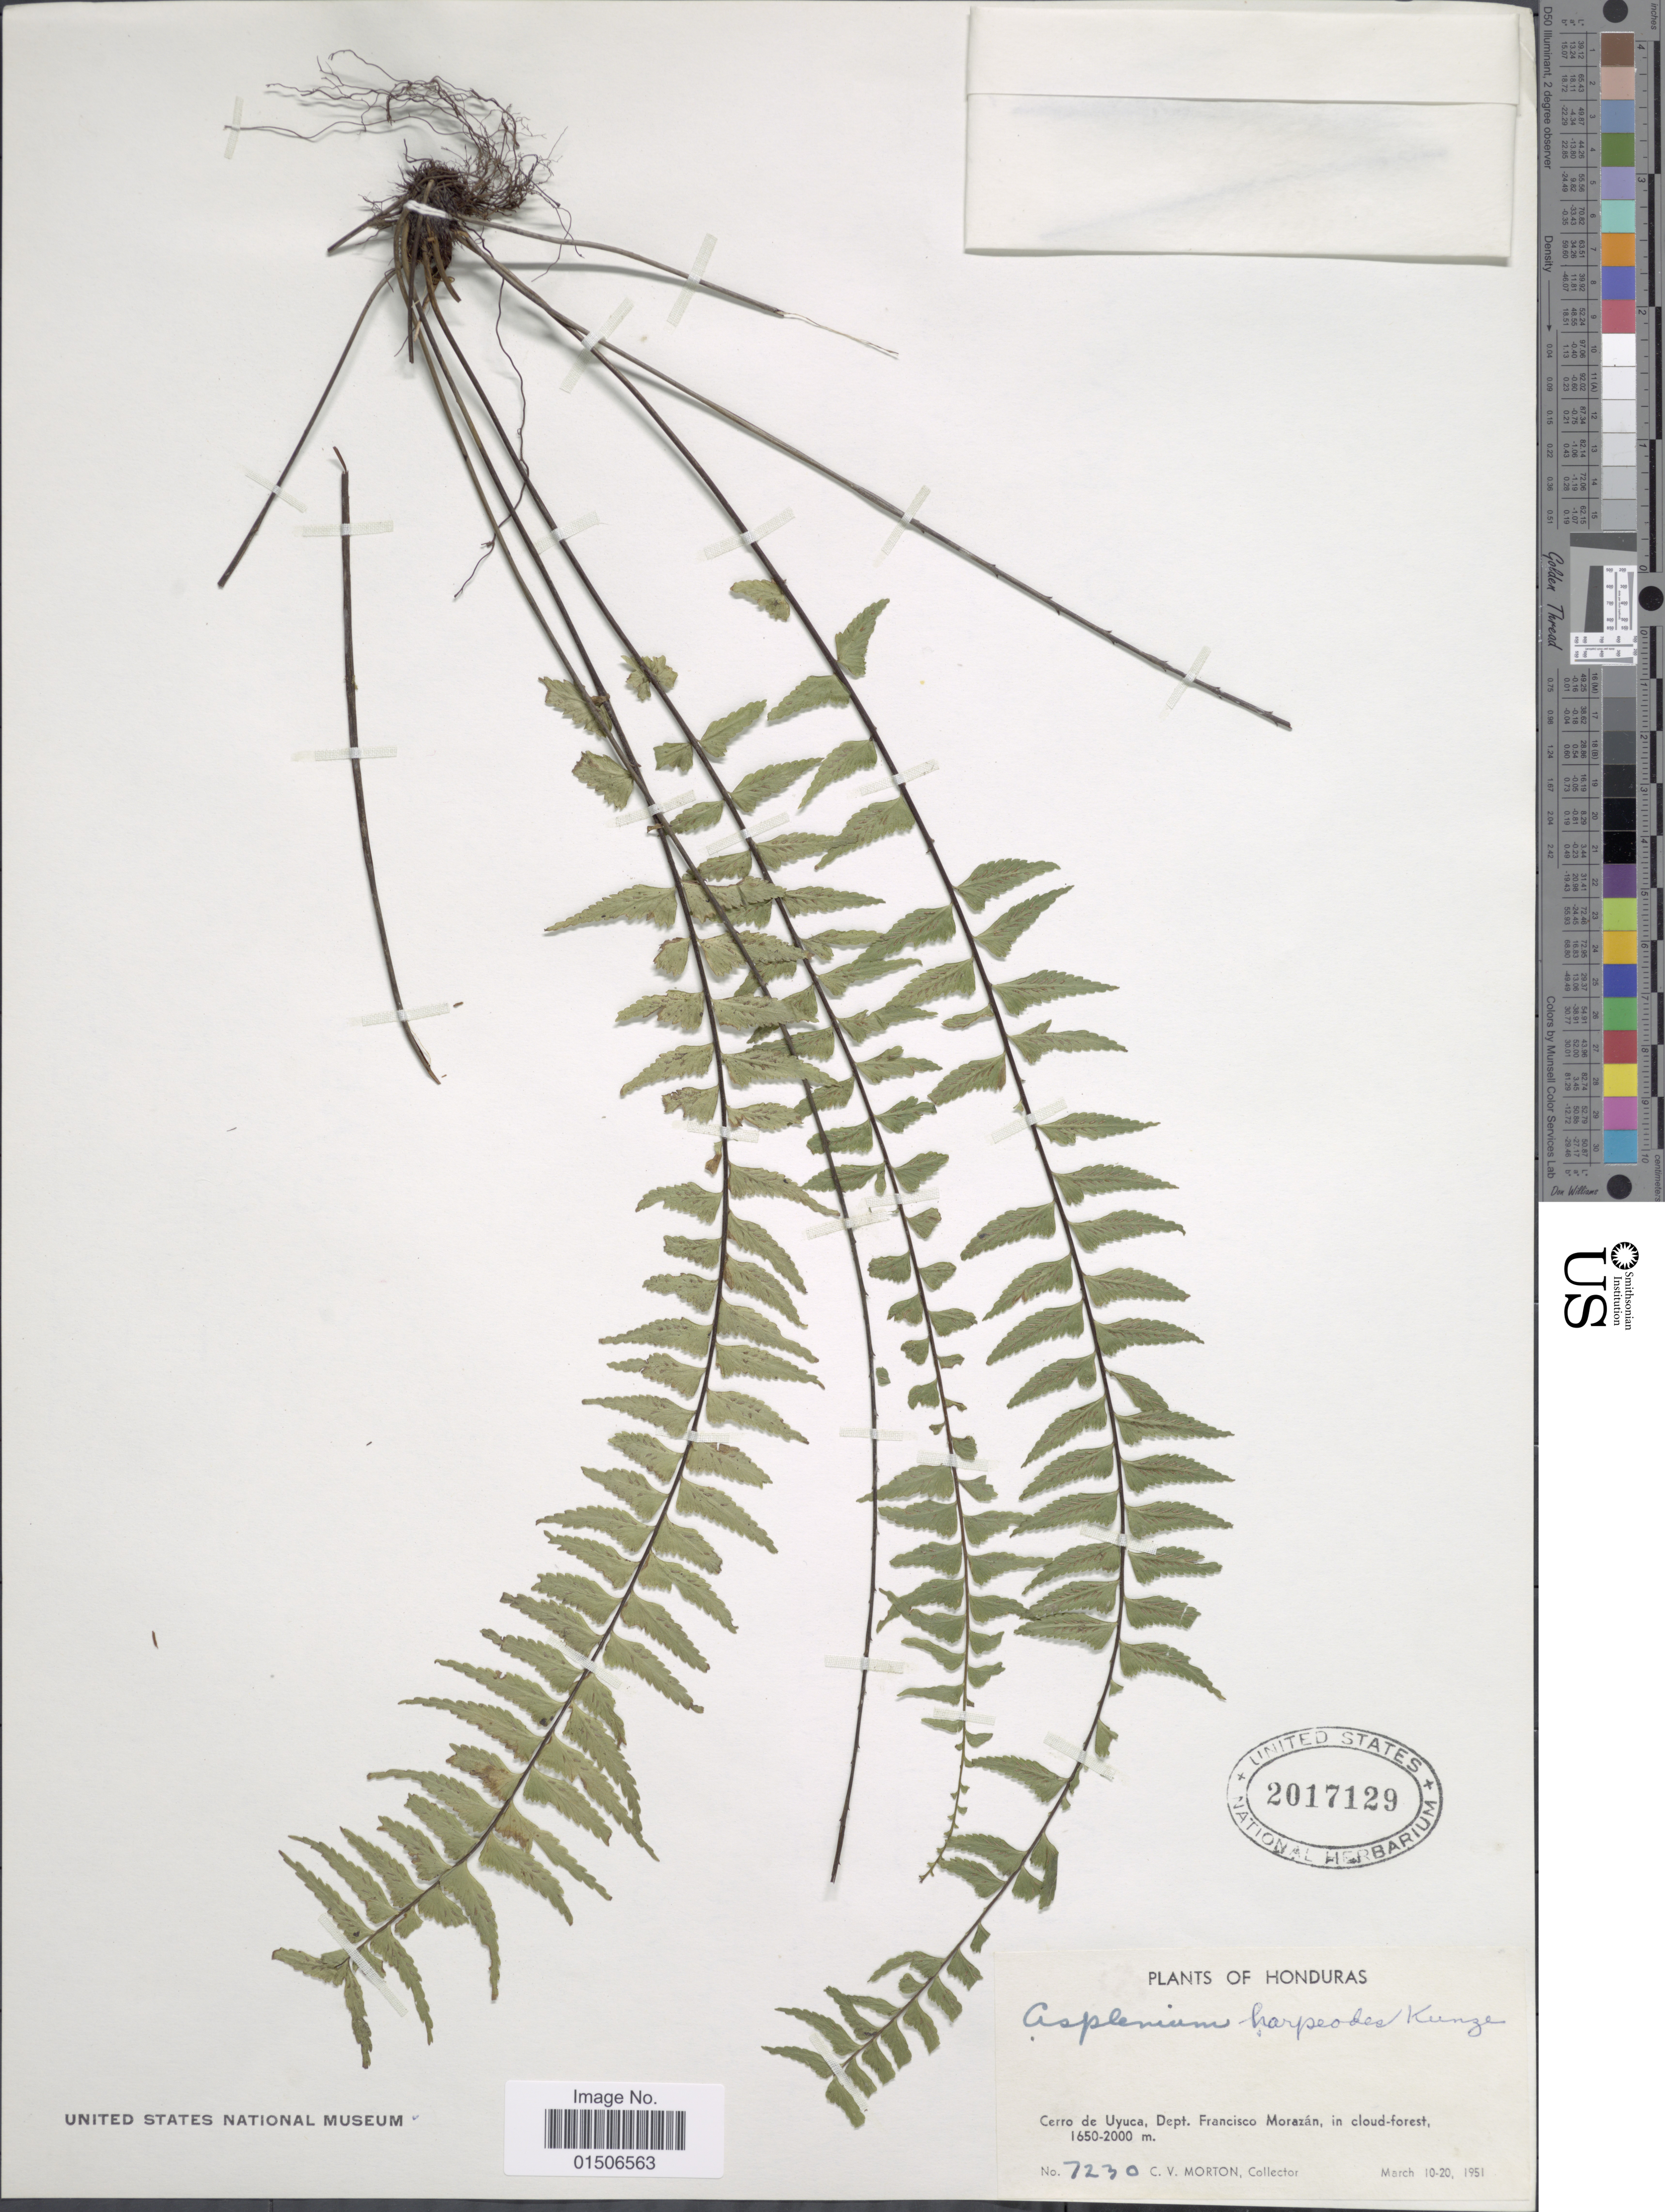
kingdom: Plantae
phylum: Tracheophyta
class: Polypodiopsida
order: Polypodiales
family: Aspleniaceae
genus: Asplenium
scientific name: Asplenium harpeodes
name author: Kunze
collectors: C. V. Morton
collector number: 7230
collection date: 1951-03-10/1951-03-20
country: Honduras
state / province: Fco. Morazán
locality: Cerro de Uyuca, Dept. Francisco Morazán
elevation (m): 1650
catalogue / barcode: US 2017129